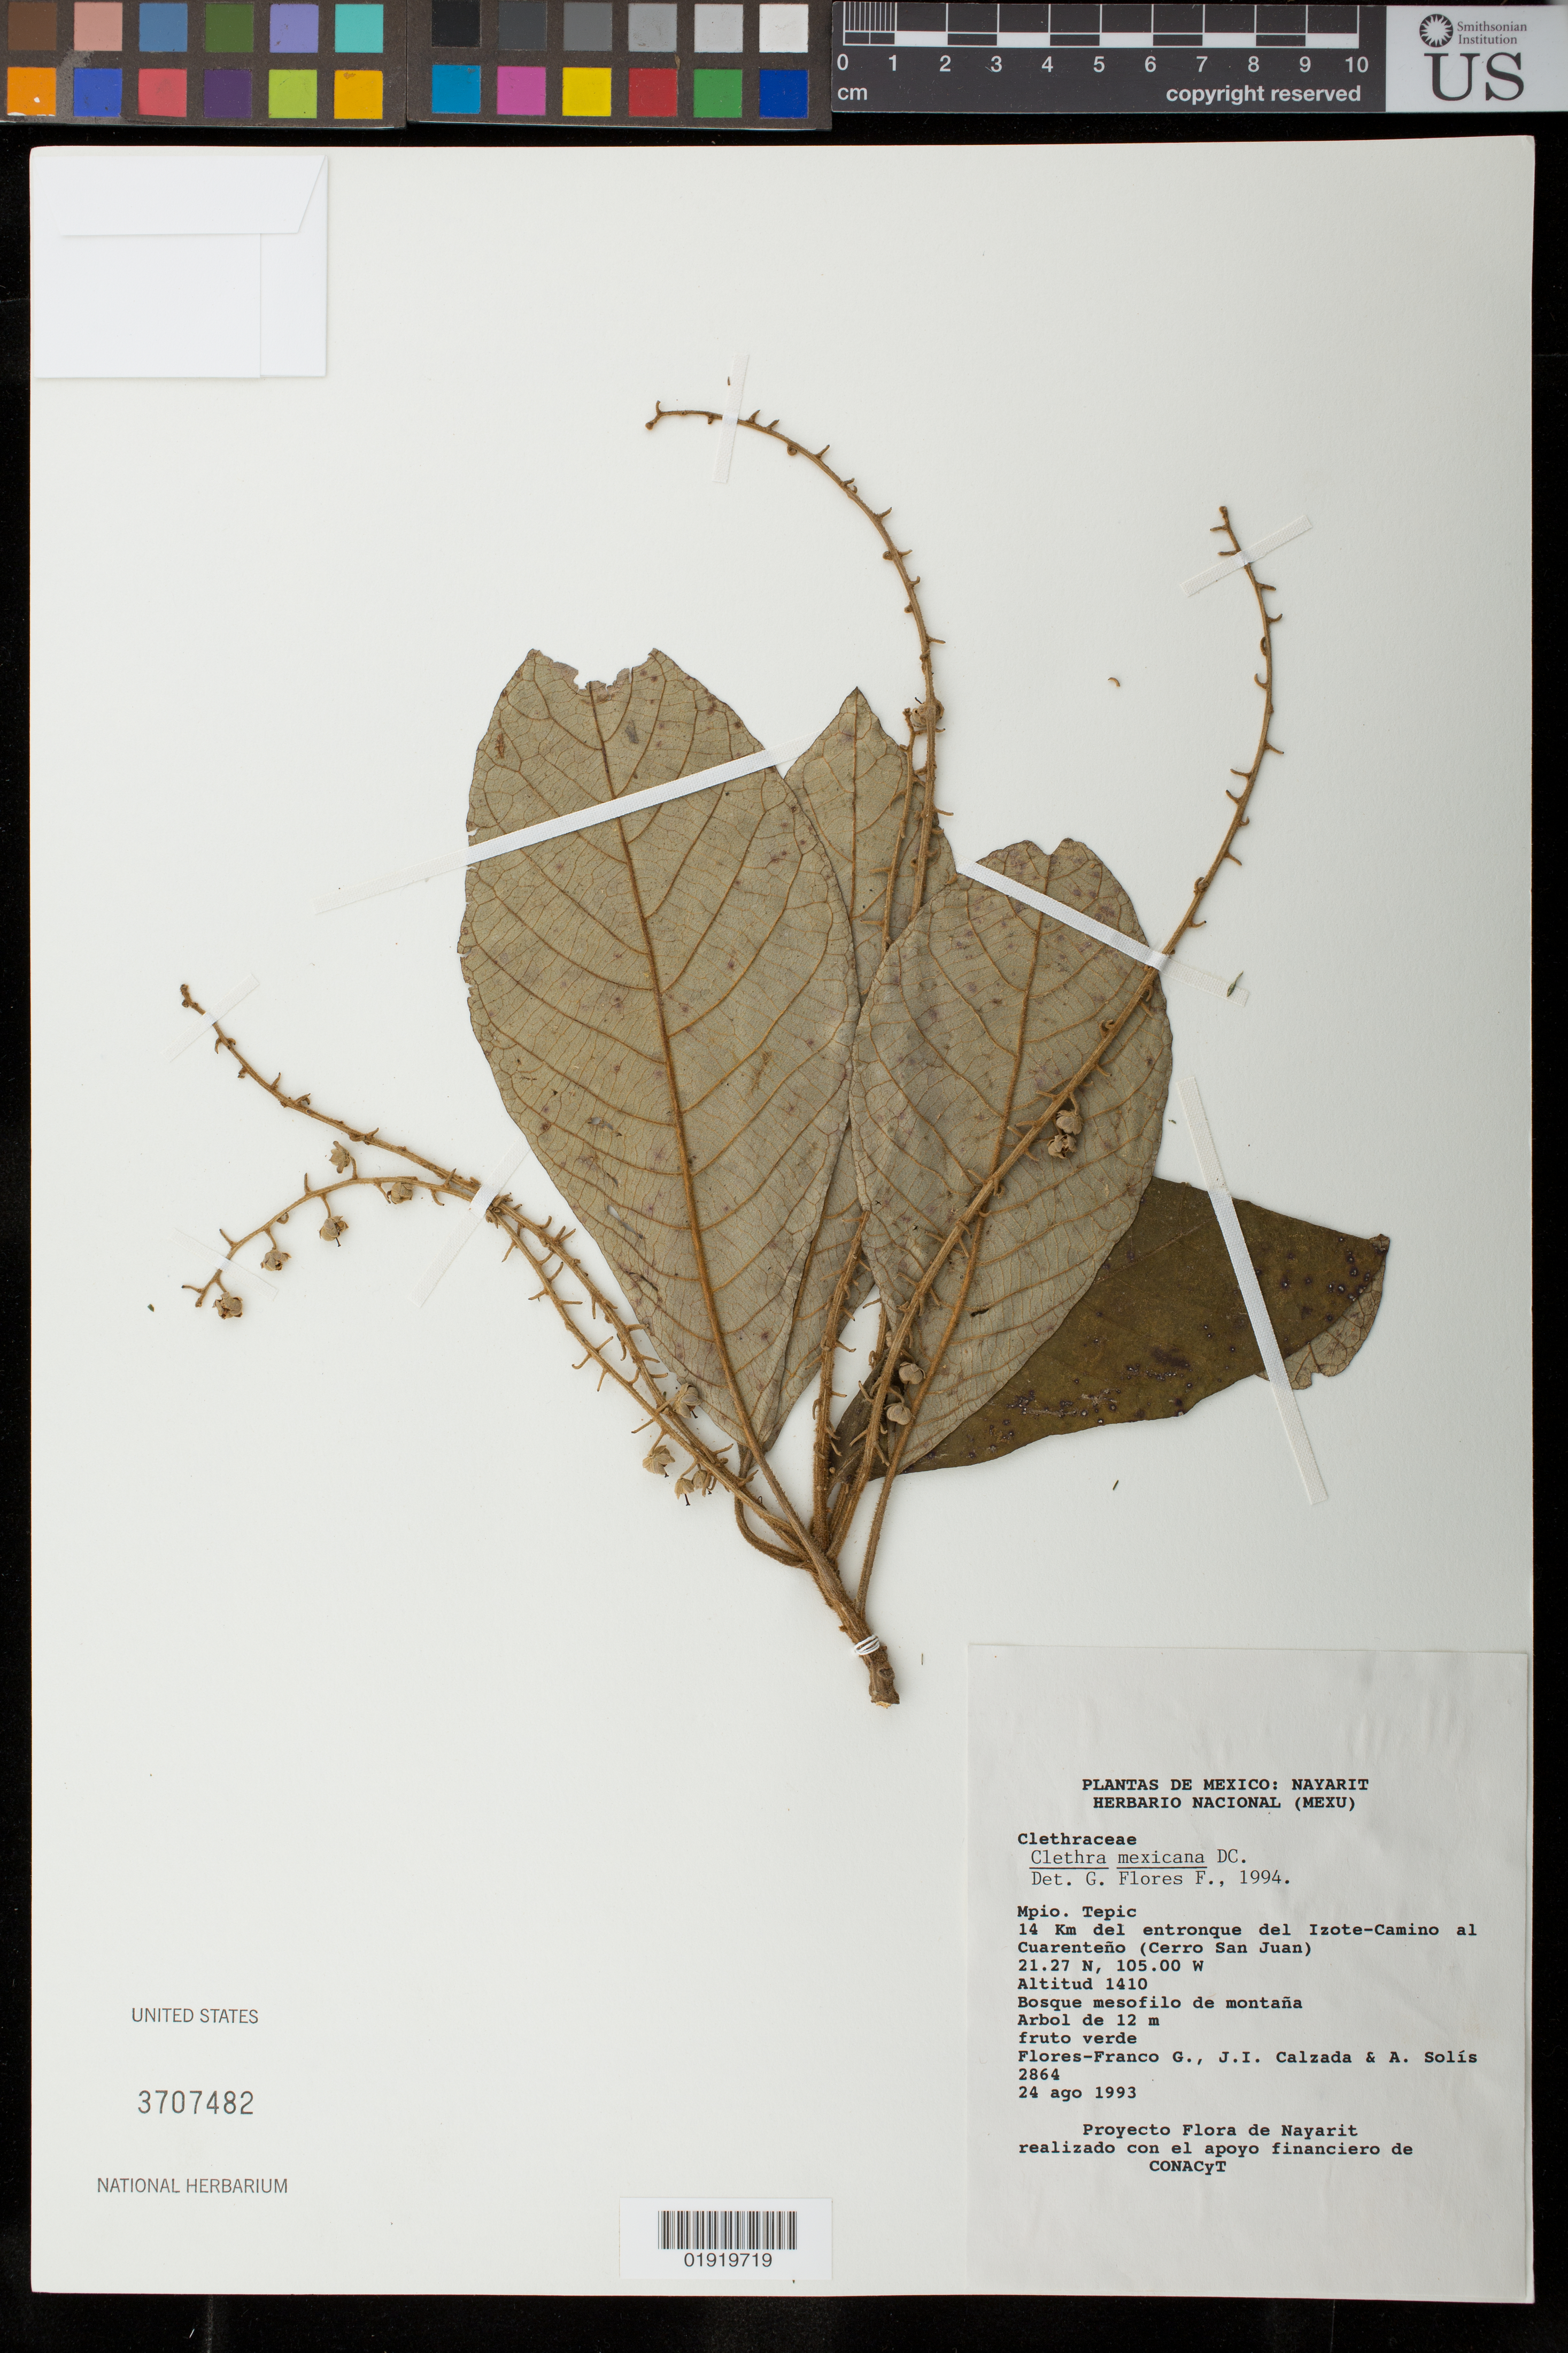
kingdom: Plantae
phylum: Tracheophyta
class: Magnoliopsida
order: Ericales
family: Clethraceae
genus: Clethra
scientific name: Clethra mexicana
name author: A. DC.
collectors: G. Flores F., J. I. Calzada & A. Solís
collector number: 2864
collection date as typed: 24 Aug 1993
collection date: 1993-08-24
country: Mexico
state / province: Nayarit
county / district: Tepic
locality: Mpio. Tepic. 14 km del entronque del Izote-Camino al Cuarenteño (Cerro San Juan).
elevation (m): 1410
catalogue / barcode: US 3707482